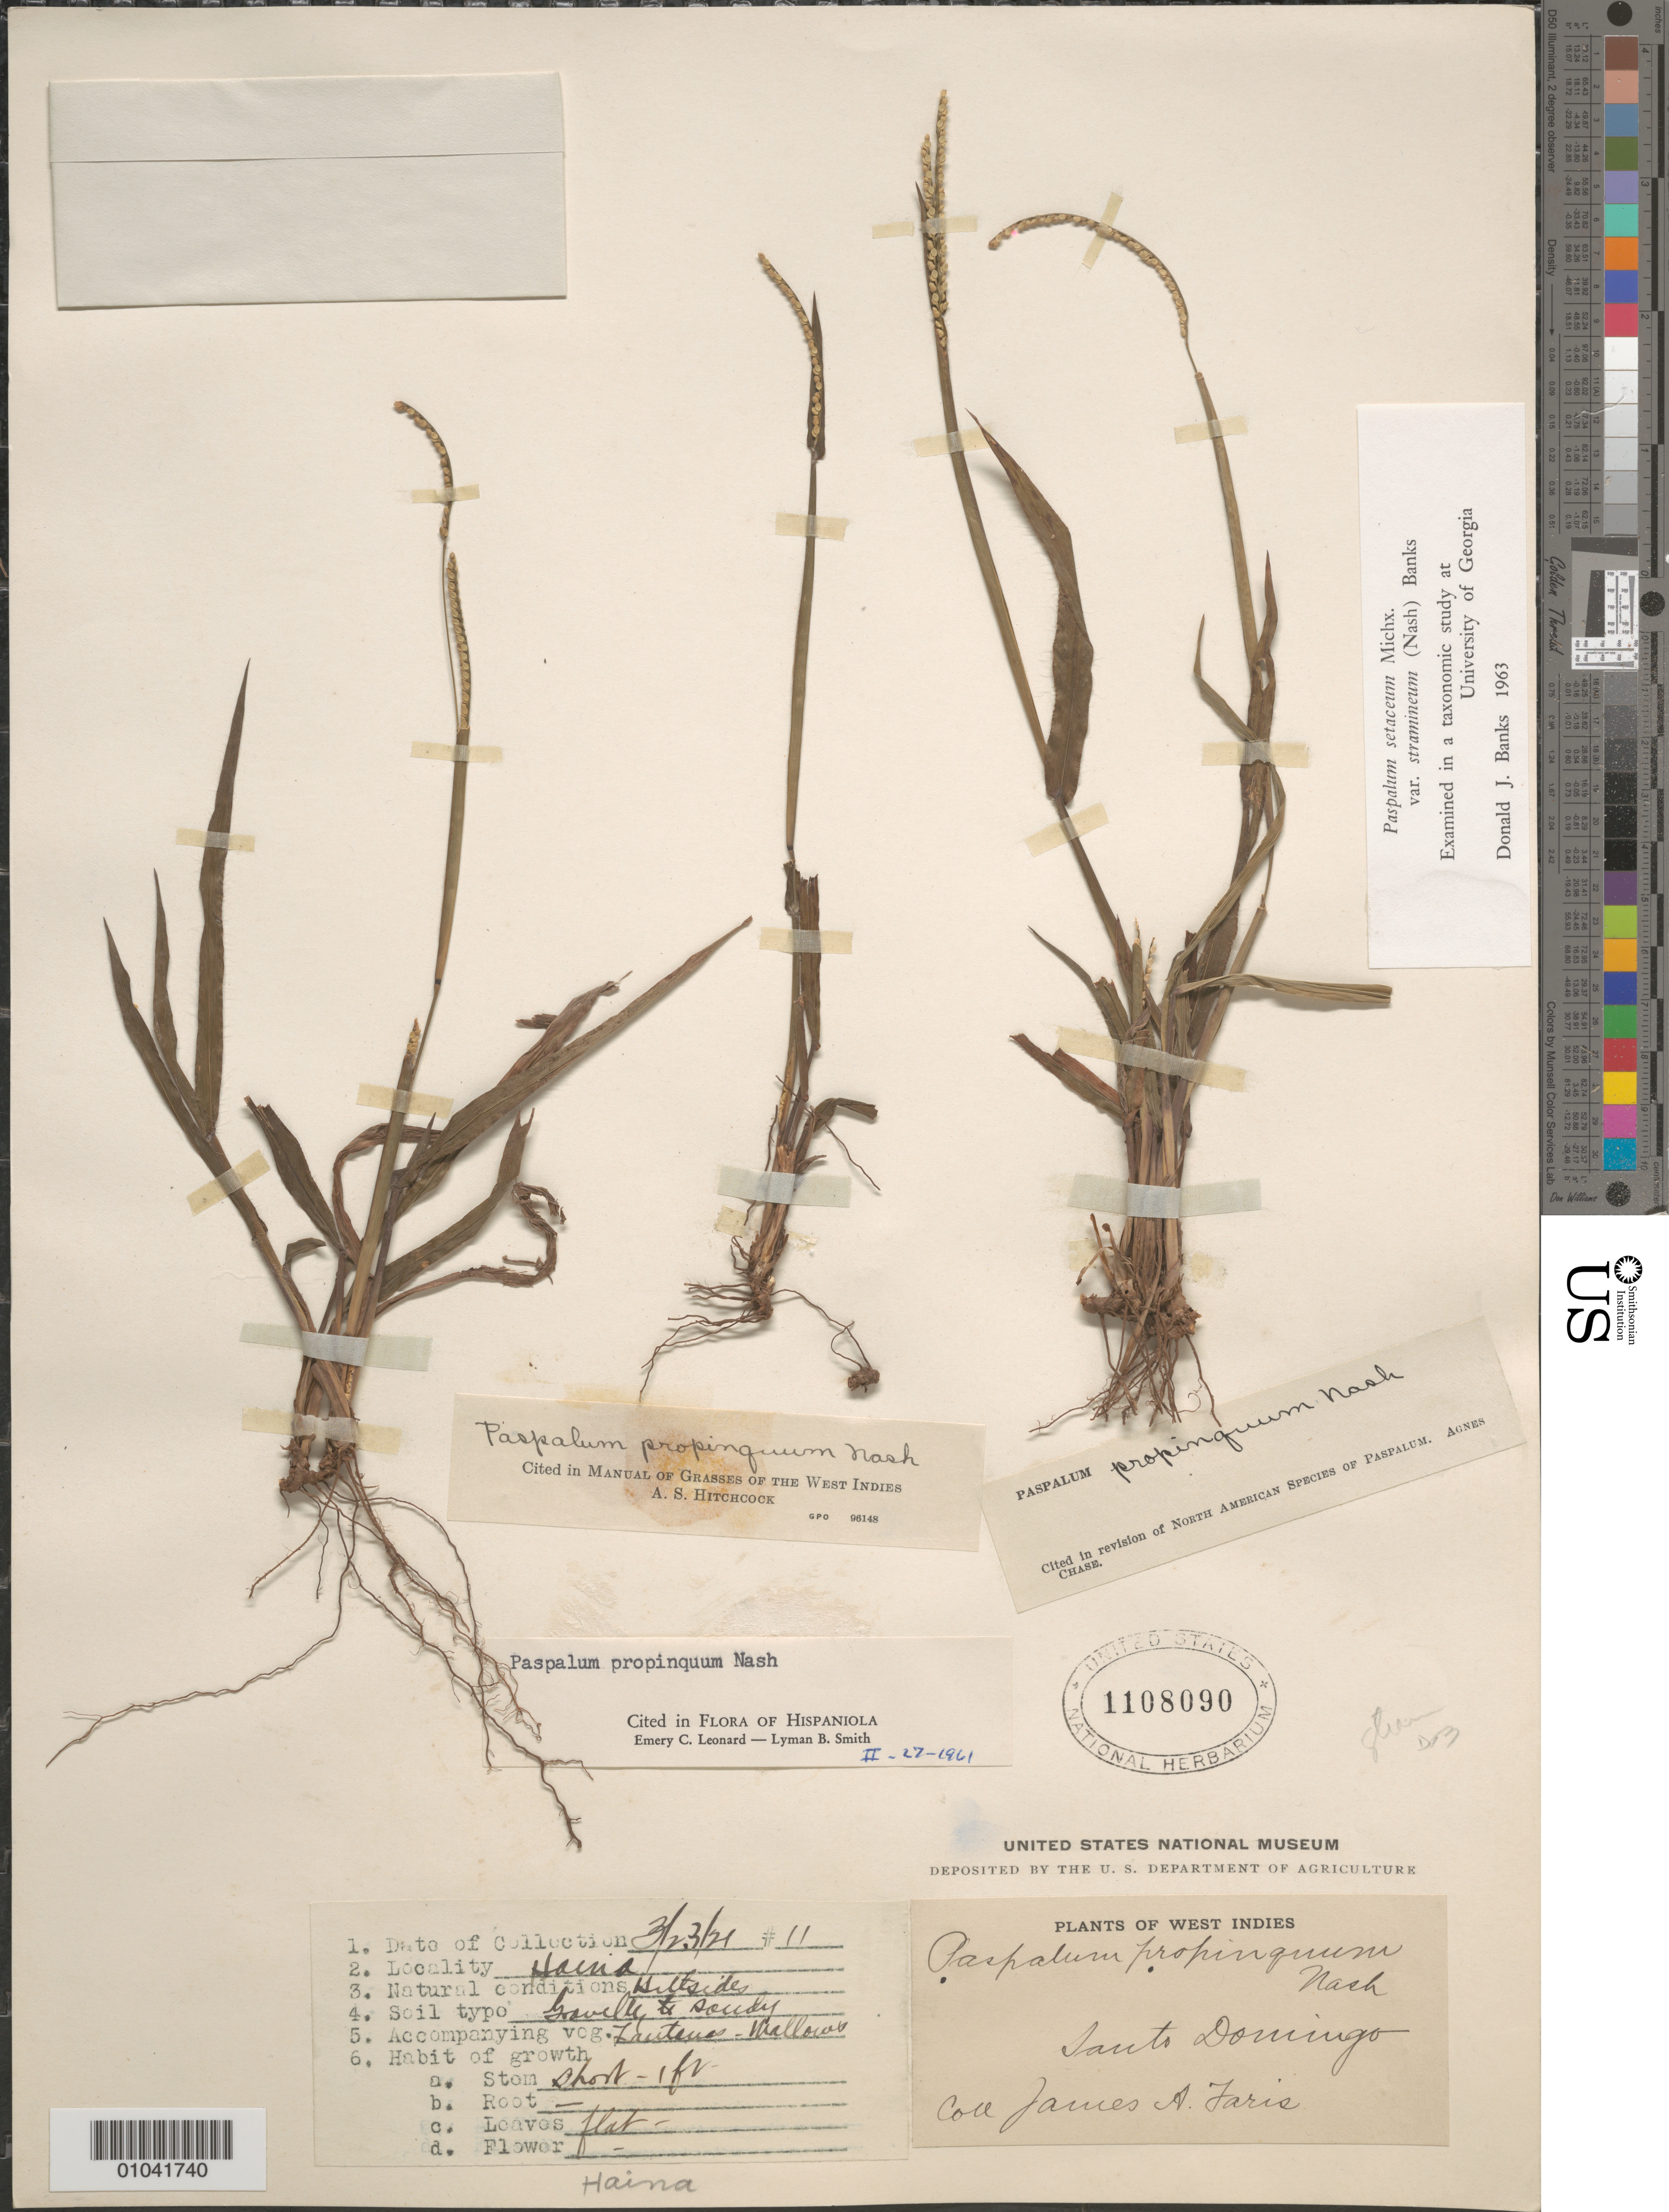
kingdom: Plantae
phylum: Tracheophyta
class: Liliopsida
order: Poales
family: Poaceae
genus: Paspalum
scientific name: Paspalum setaceum var. stramineum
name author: (Nash) D.J. Banks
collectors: J. Faris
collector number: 11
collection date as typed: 23 Mar 1921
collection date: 1921-03-23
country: Dominican Republic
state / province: San Cristóbal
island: Hispaniola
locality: Haina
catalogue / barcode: US 1108090